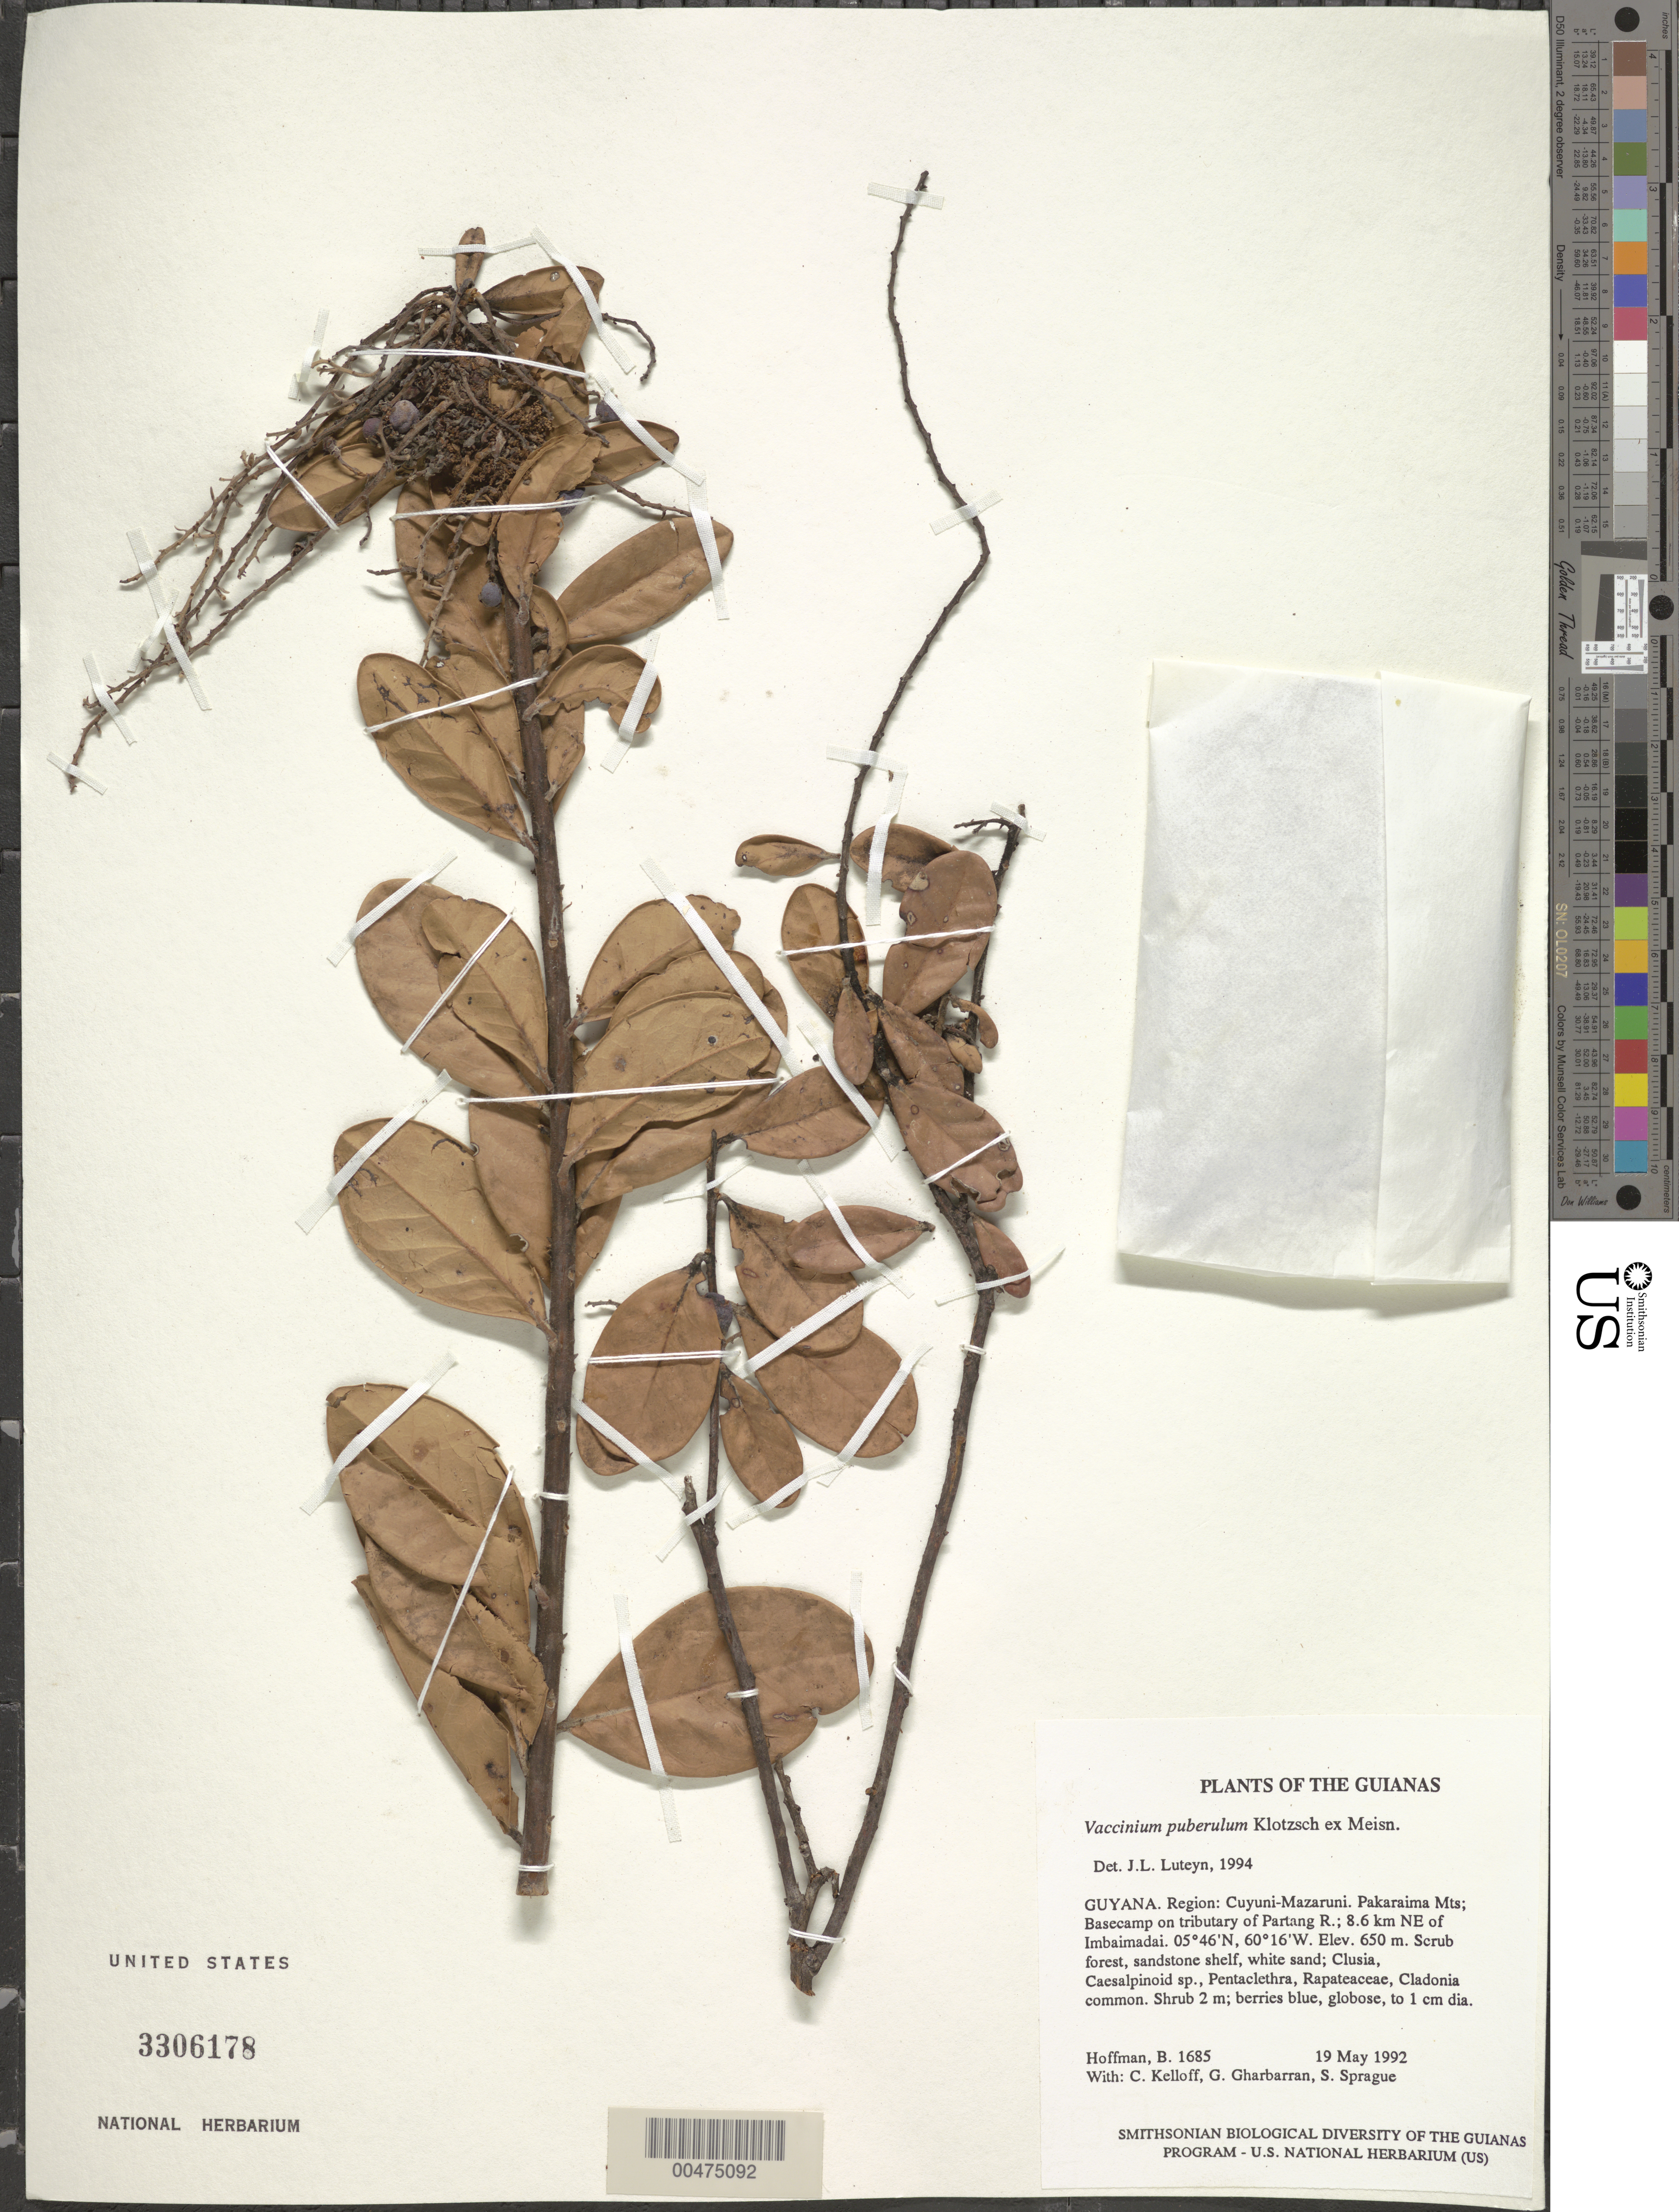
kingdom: Plantae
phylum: Tracheophyta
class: Magnoliopsida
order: Ericales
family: Ericaceae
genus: Vaccinium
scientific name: Vaccinium puberulum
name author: Klotzsch ex Meisn.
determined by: Luteyn, J. L.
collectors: B. Hoffman, C. L. Kelloff, G. Gharbarran & S. Sprague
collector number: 1685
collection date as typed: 19 May 1992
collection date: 1992-05-19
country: Guyana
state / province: Cuyuni-Mazaruni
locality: Pakaraima Mts; basecamp on tributary of Partang River; 8.6 km NE of Imbaimadai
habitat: Scrub forest, sandstone shelf, white sand; Clusia, Caesalpinoid sp., Pentaclethra, Rapateaceae, Cladonia common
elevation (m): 650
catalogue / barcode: US 3306178